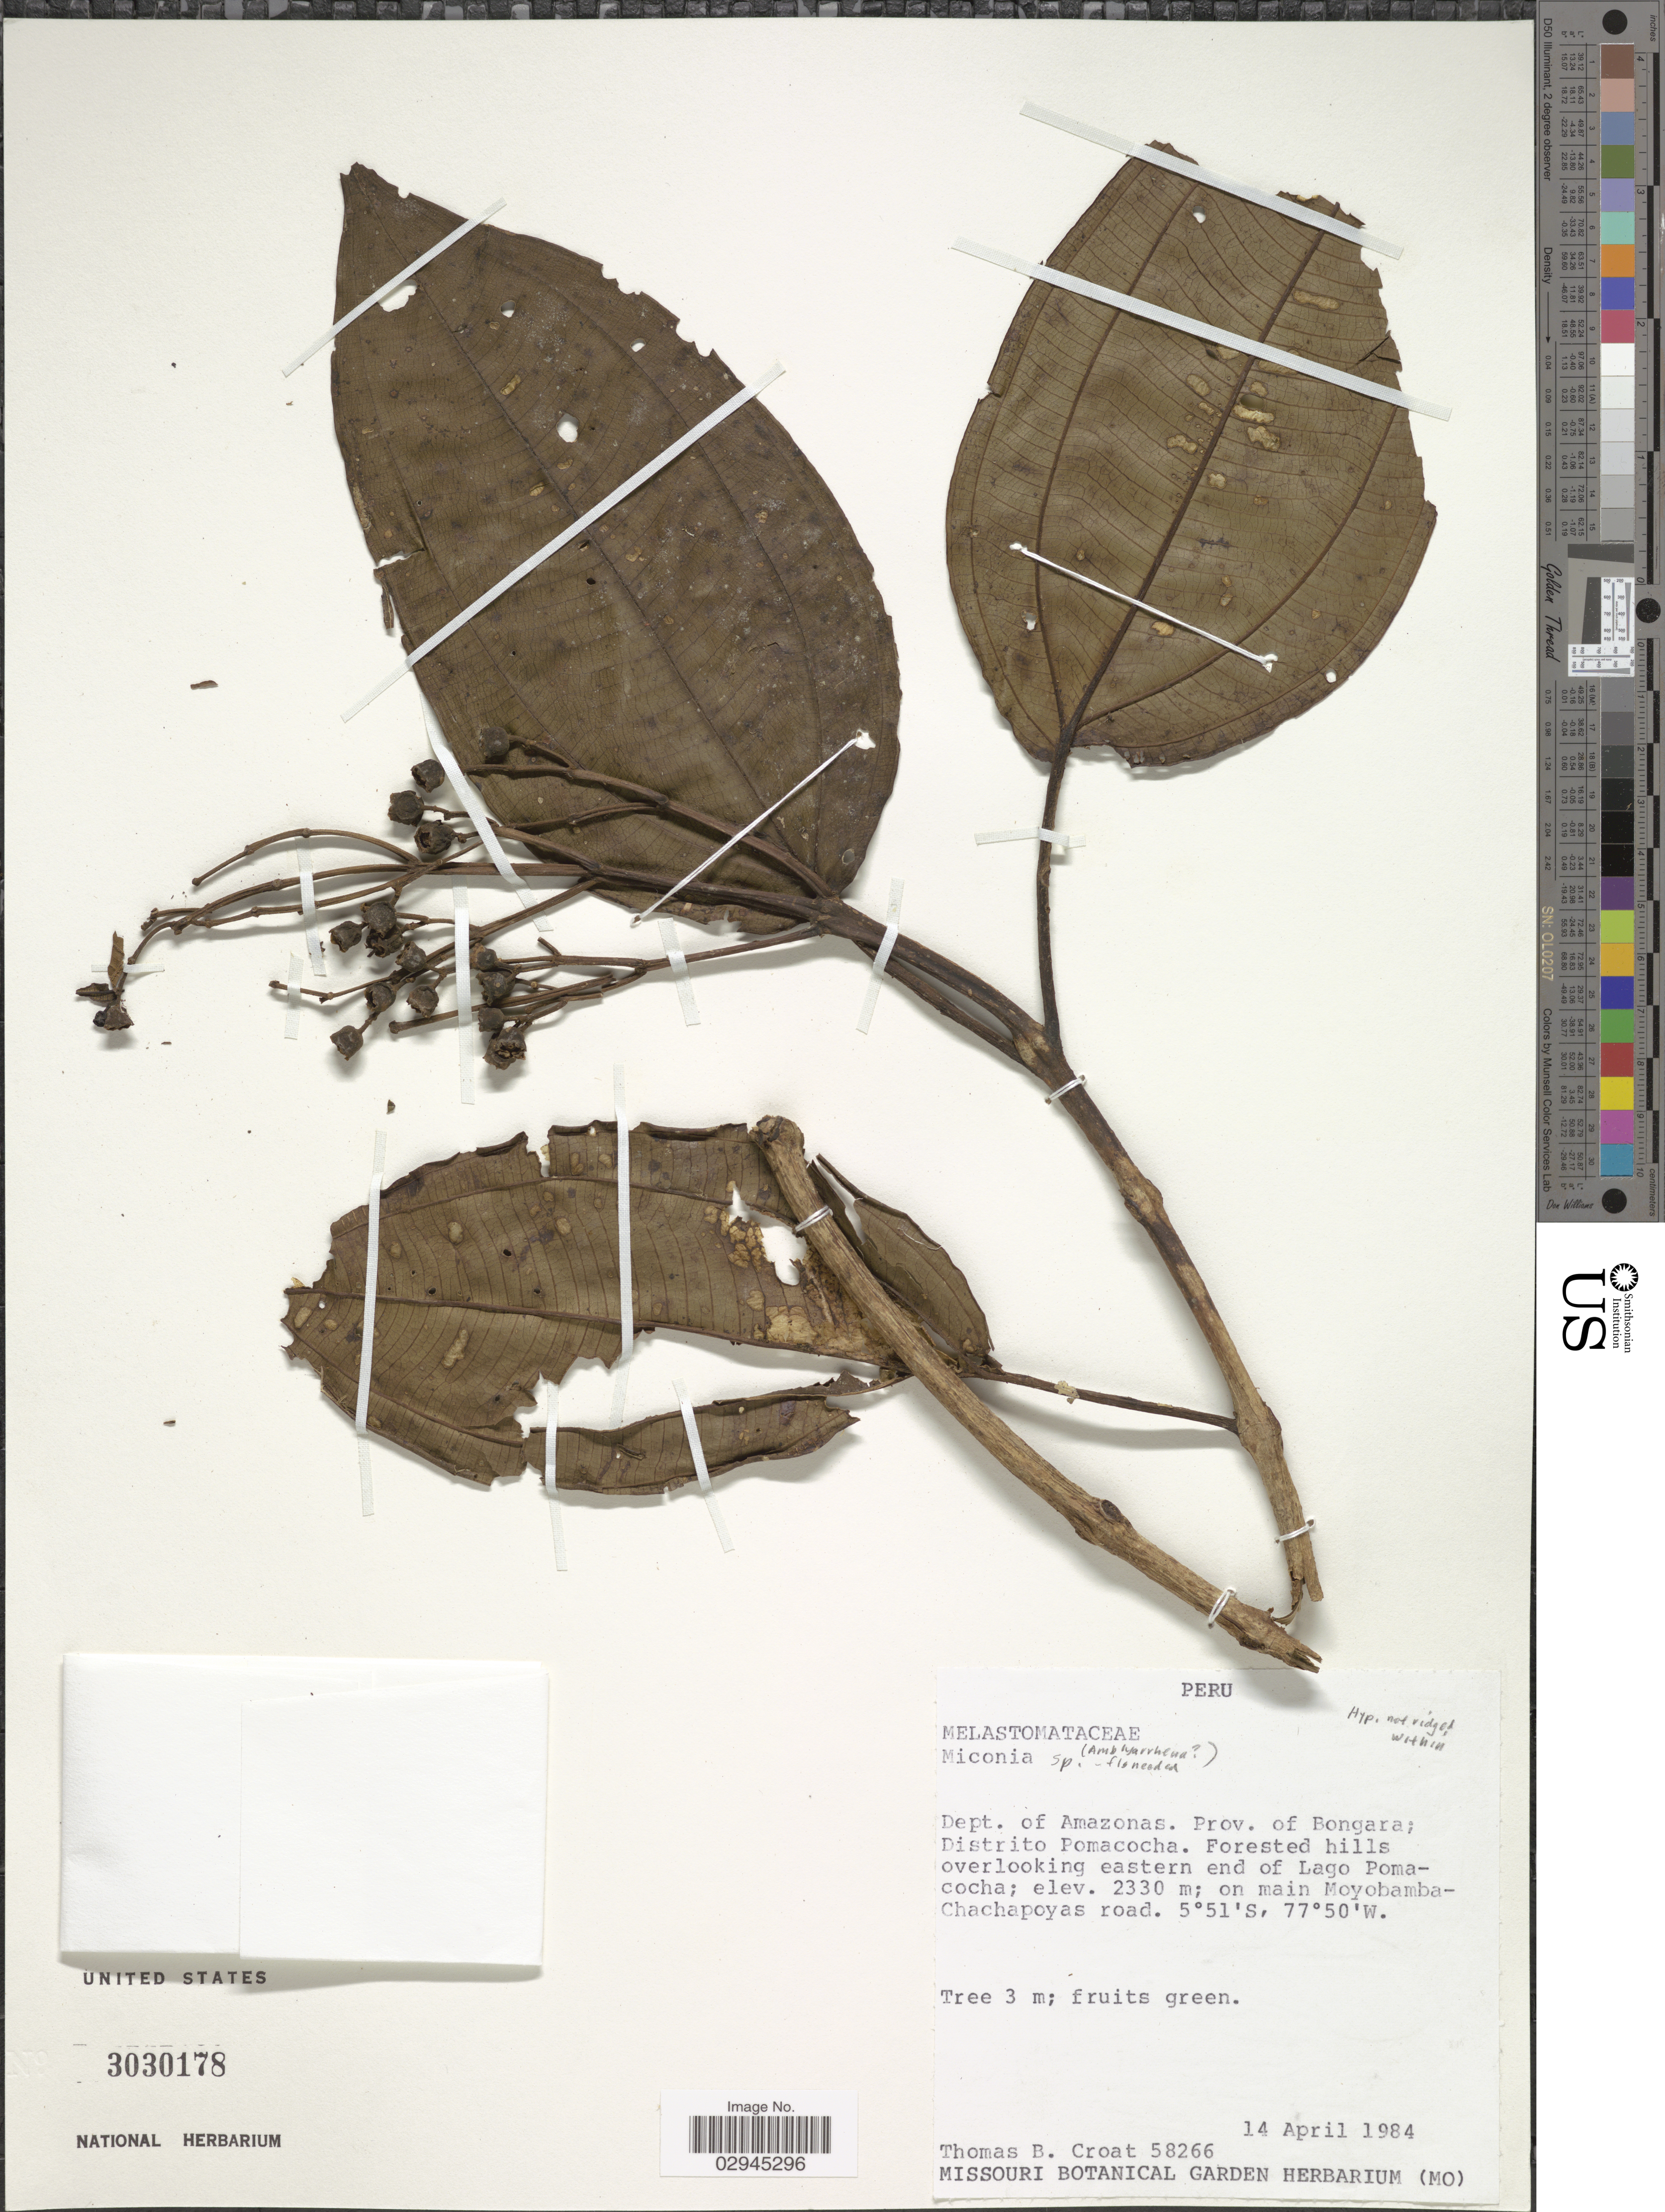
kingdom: Plantae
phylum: Tracheophyta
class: Magnoliopsida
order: Myrtales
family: Melastomataceae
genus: Miconia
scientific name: Miconia sp.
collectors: T. B. Croat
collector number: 58266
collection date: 1984-04-14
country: Peru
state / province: Amazonas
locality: Dept. of Amazonas. Prov. of Bongara; Distrito Pomacocha. Forested hills overlooking eastern end of Lago Pomacocha; on main Moyobamba-Chachapoyas road.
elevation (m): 2330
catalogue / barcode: US 3030178